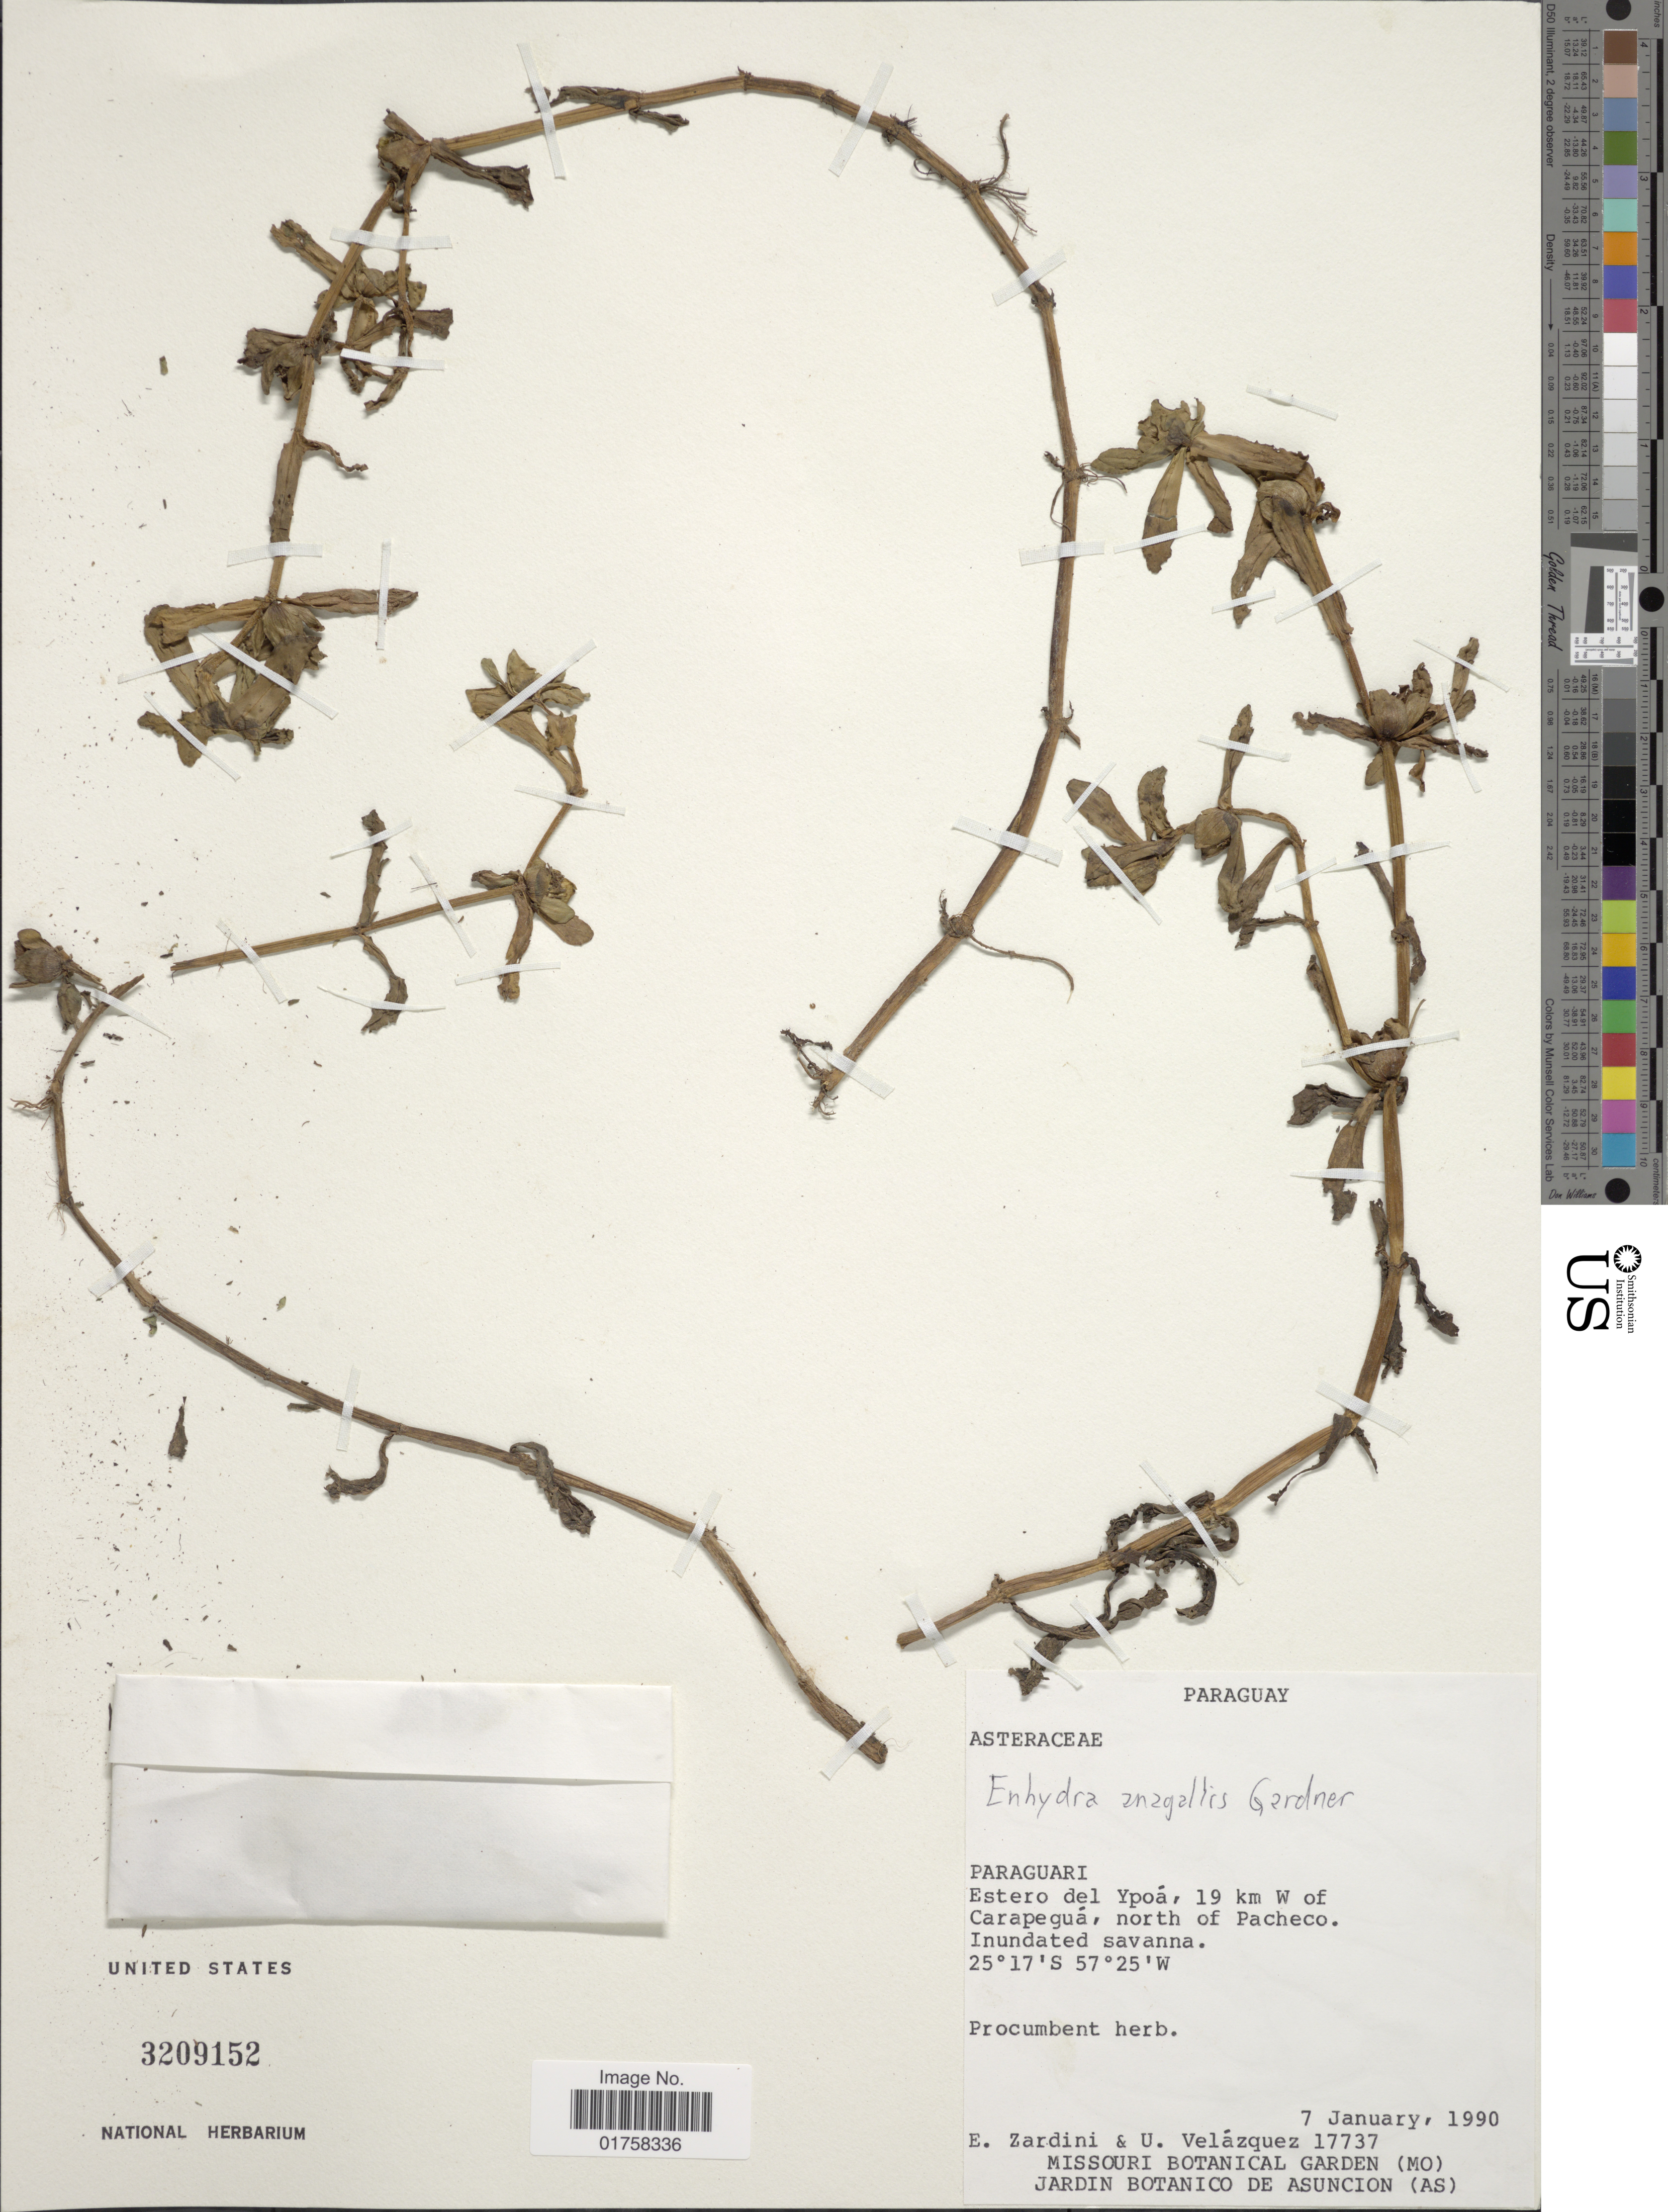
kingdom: Plantae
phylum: Tracheophyta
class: Magnoliopsida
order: Asterales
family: Asteraceae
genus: Enhydra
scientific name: Enhydra fluctuans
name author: Lour.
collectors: E. M. Zardini & U. Velázquez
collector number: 17737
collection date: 1990-01-07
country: Paraguay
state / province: Paraguari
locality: Estero del Ypoá, 19 km W of Carapeguá, north of Pacheco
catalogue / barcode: US 3209152